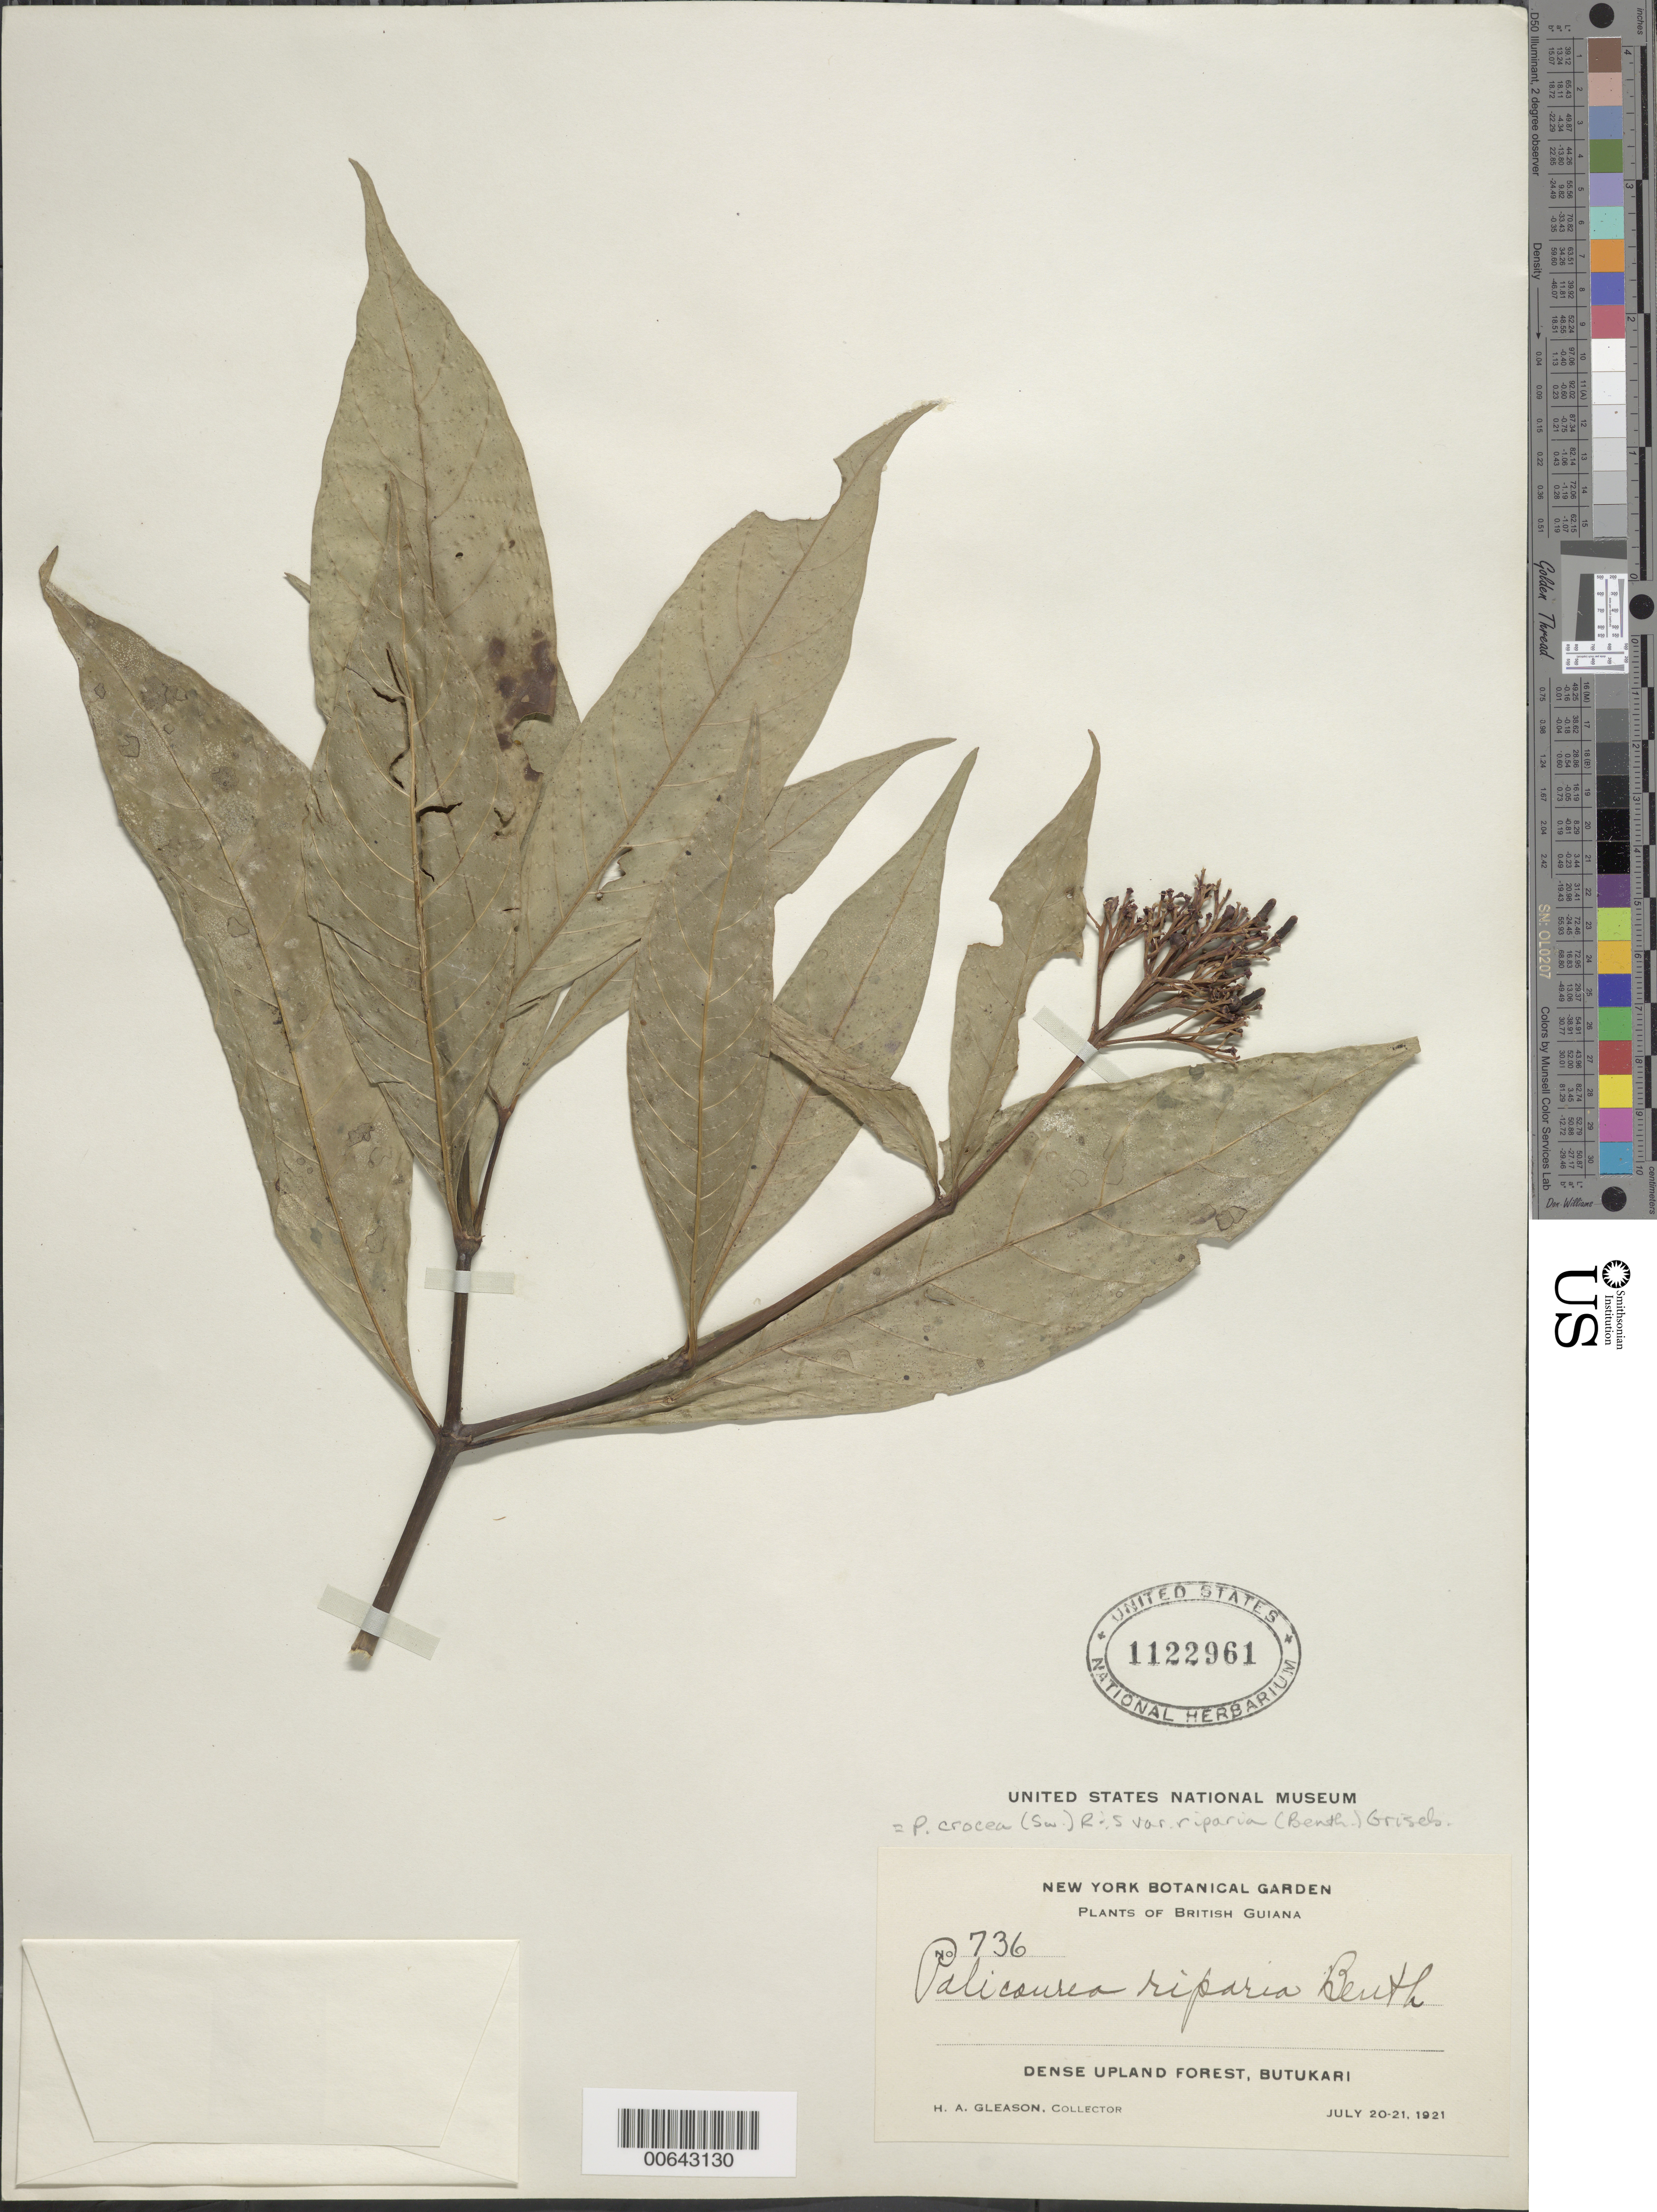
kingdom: Plantae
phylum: Tracheophyta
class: Magnoliopsida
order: Gentianales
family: Rubiaceae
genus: Palicourea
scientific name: Palicourea crocea var. riparia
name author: (Benth.) Griseb.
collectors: H. A. Gleason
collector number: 736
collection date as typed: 20-Jul-21 to 21-Jul-21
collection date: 1921-07-20/1921-07-21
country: Guyana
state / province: U. Demerara-Berbice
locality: Butukari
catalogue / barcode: US 1122961